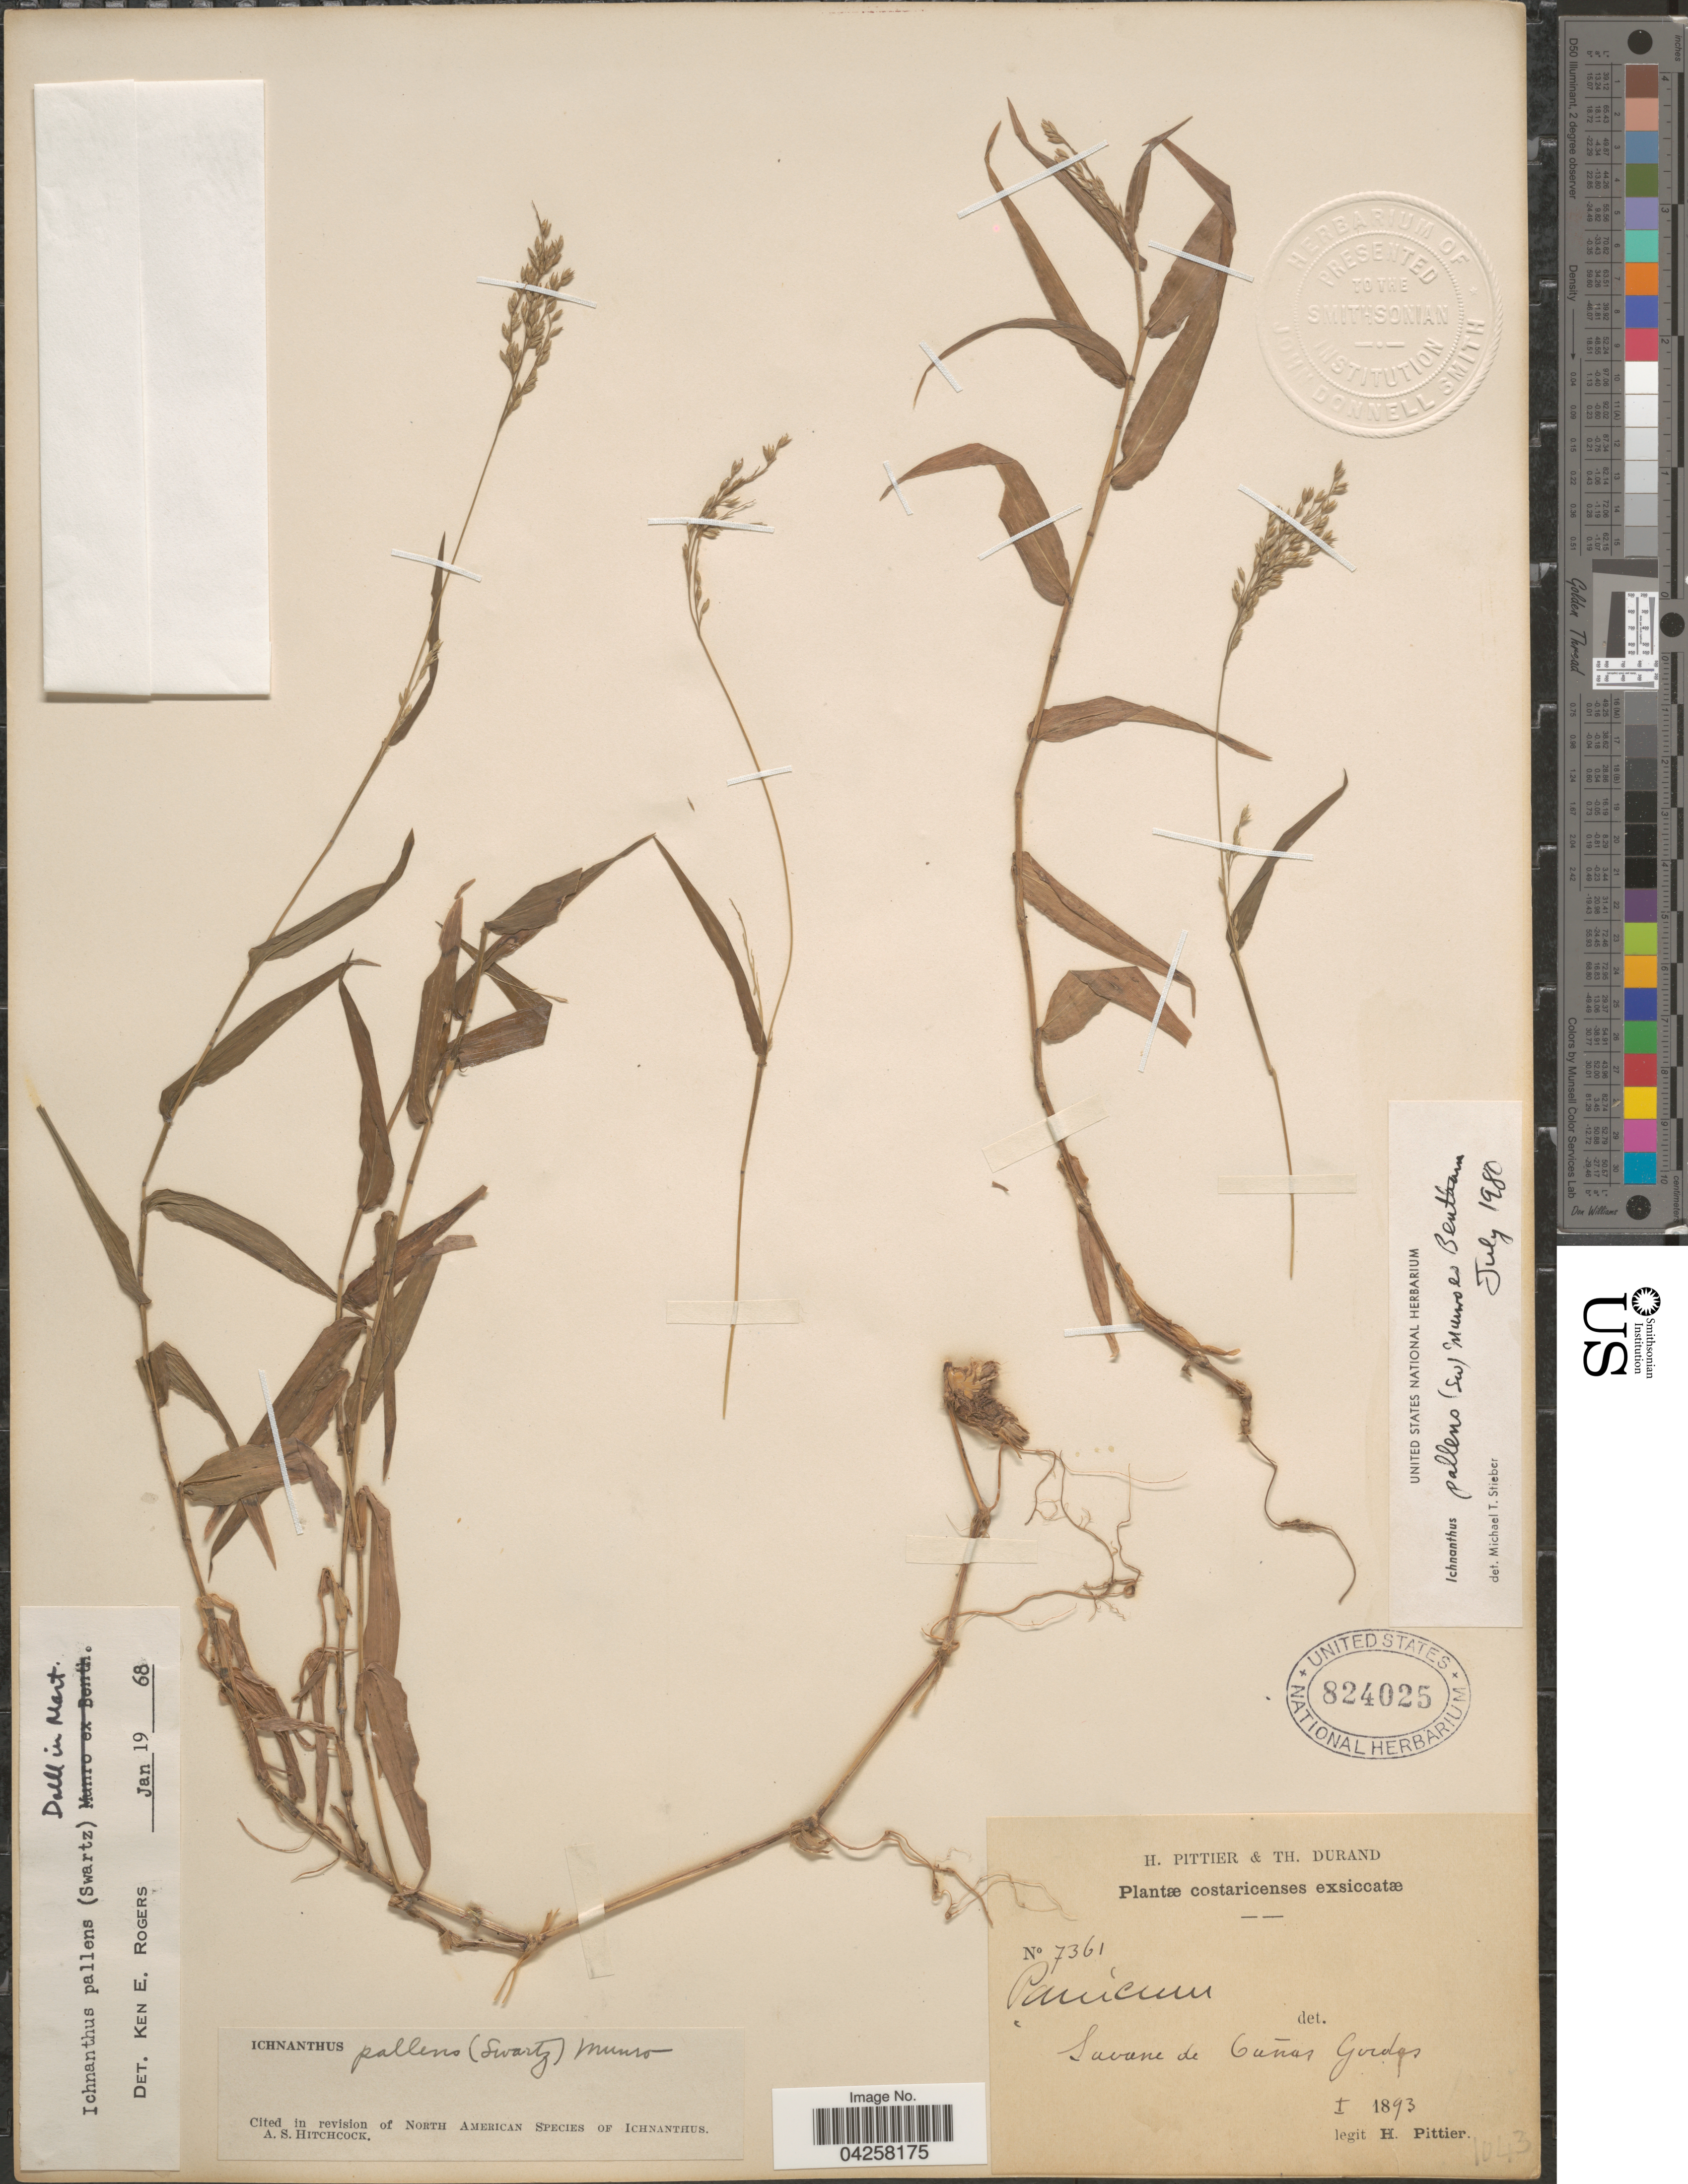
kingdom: Plantae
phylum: Tracheophyta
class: Liliopsida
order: Poales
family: Poaceae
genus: Ichnanthus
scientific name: Ichnanthus pallens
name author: (Sw.) Munro ex Benth.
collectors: H. F. Pittier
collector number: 7361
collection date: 1893-01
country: Costa Rica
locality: Savane de Cañas Gordas.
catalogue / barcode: US 824025